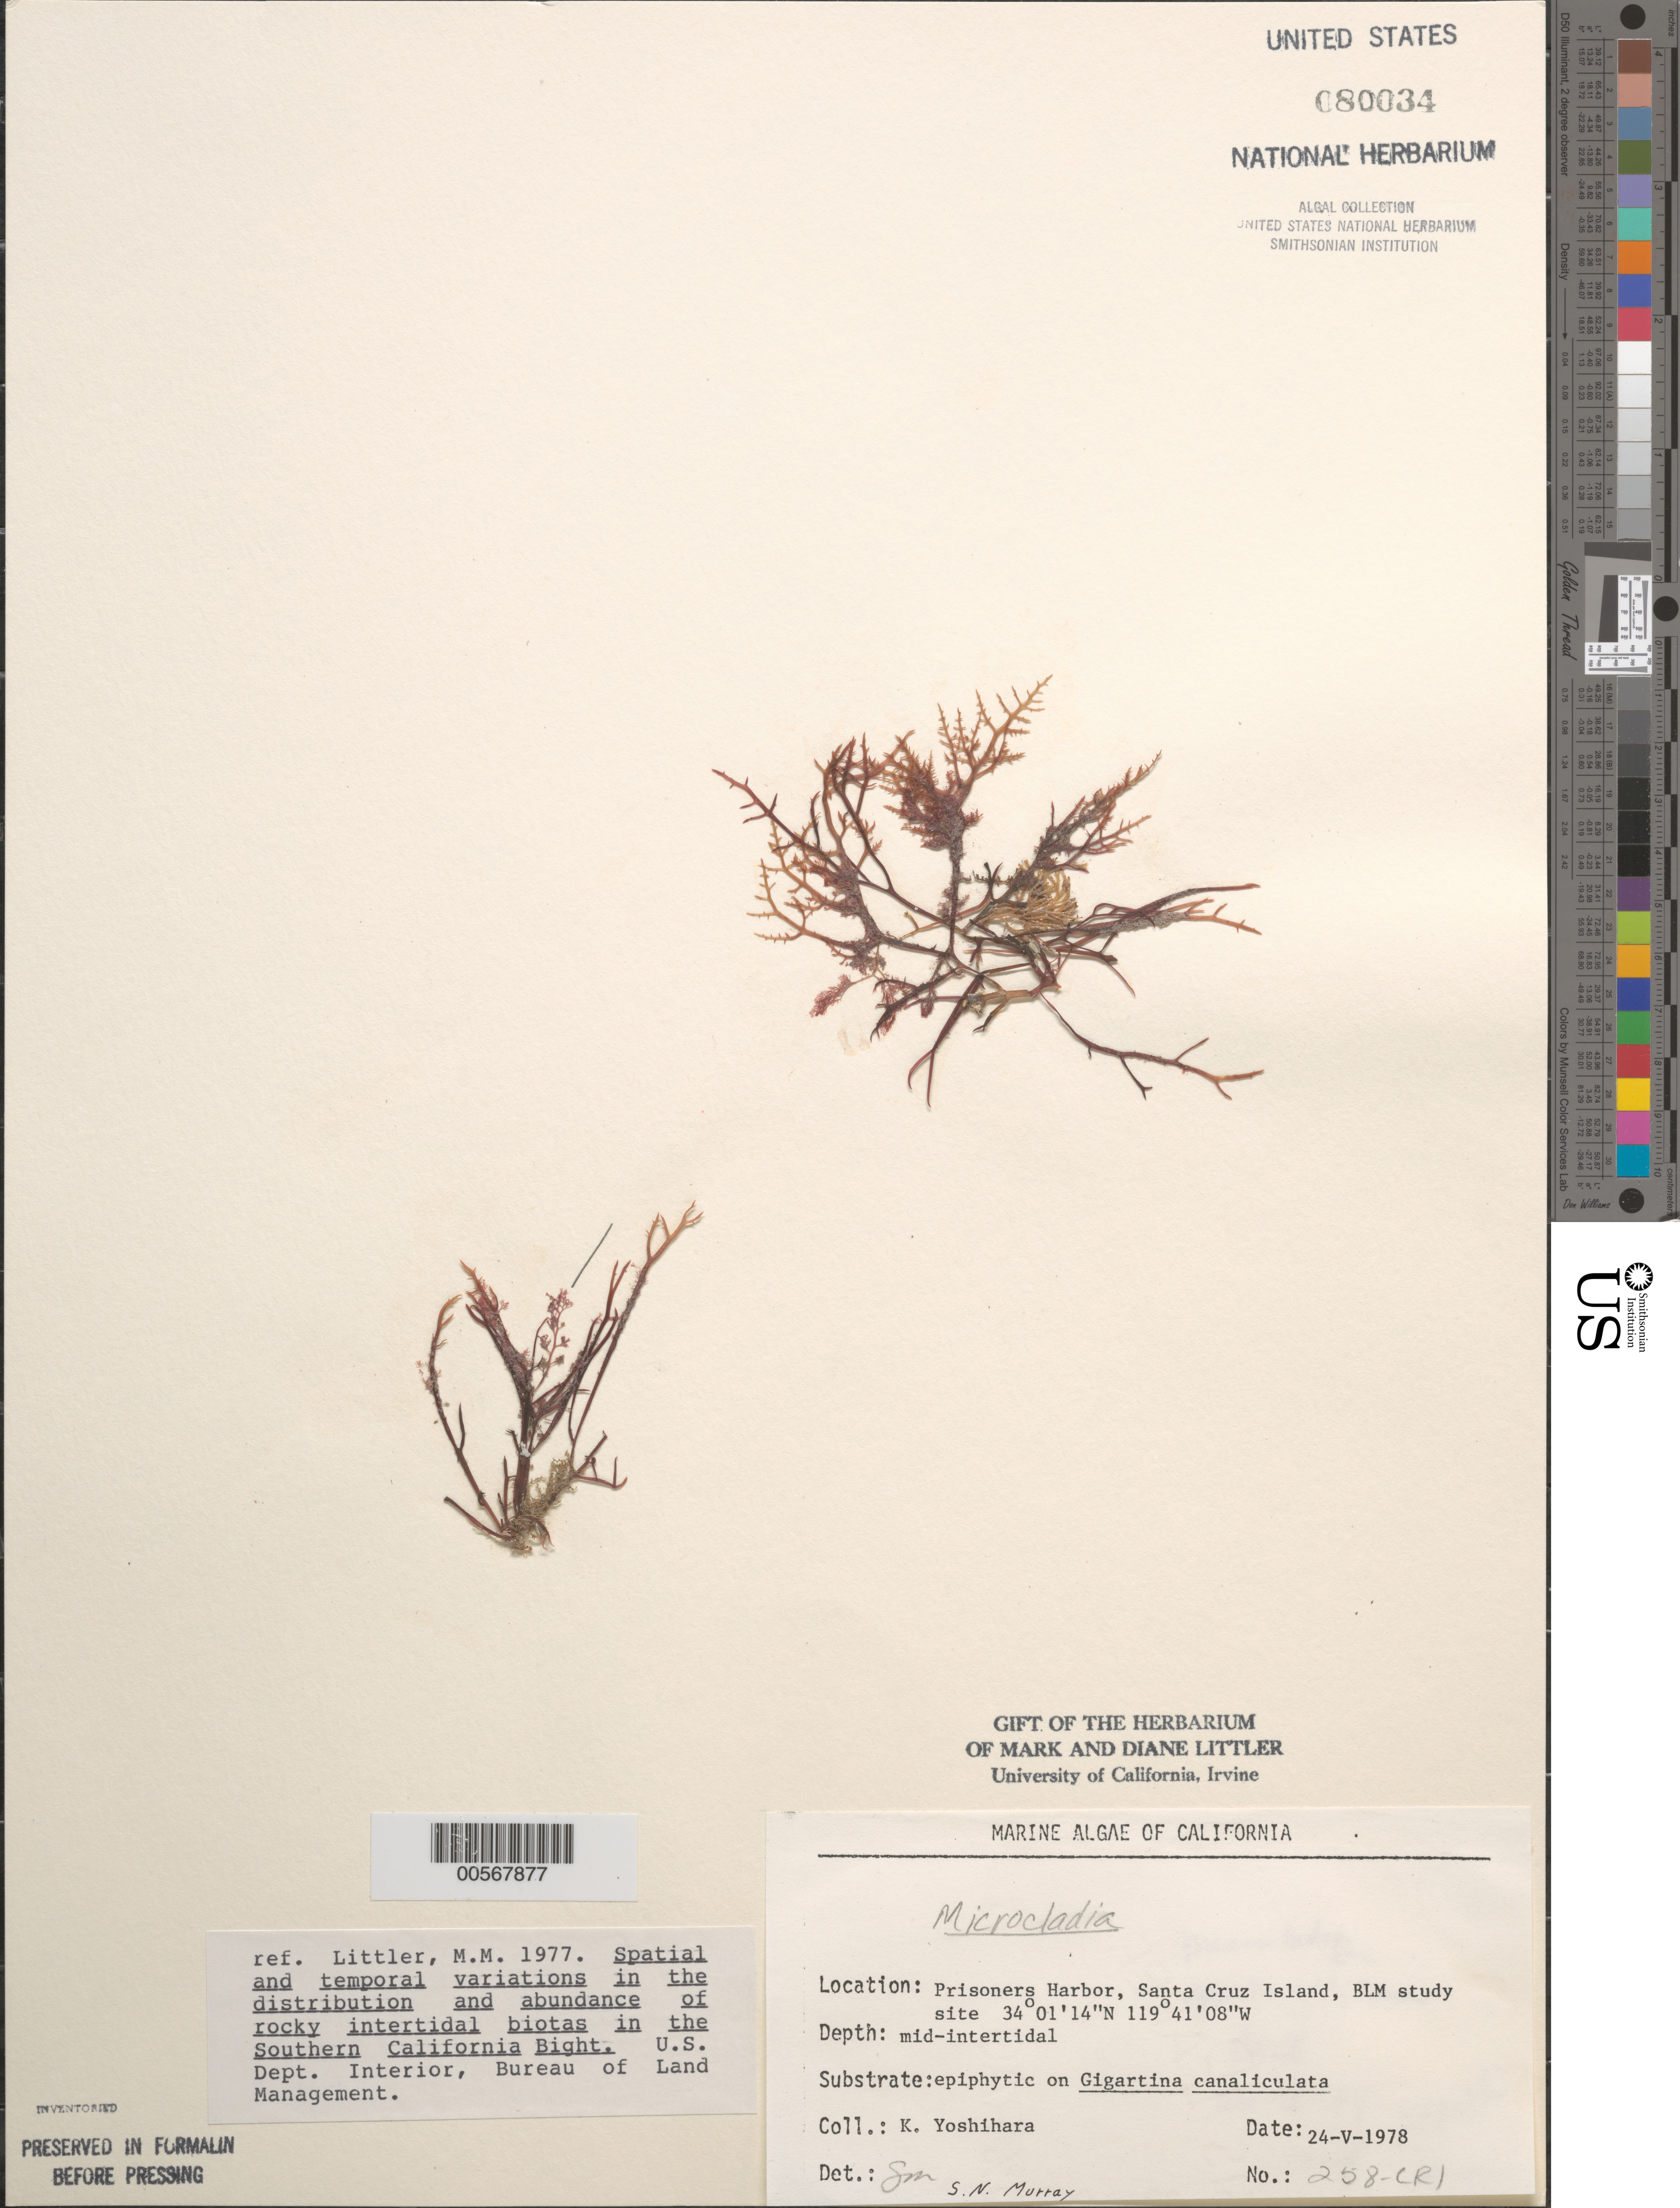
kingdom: Plantae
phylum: Rhodophyta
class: Florideophyceae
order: Ceramiales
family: Ceramiaceae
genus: Microcladia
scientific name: Microcladia sp.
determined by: Murray, S. N.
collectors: K. Yoshihara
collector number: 258-cri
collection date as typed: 24 May 1978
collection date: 1978-05-24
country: United States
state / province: California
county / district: Santa Barbara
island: Santa Cruz Island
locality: Prisoners Harbor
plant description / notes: BLM-SOCALBIGHT Rocky Intertidal Survey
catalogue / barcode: US 80034